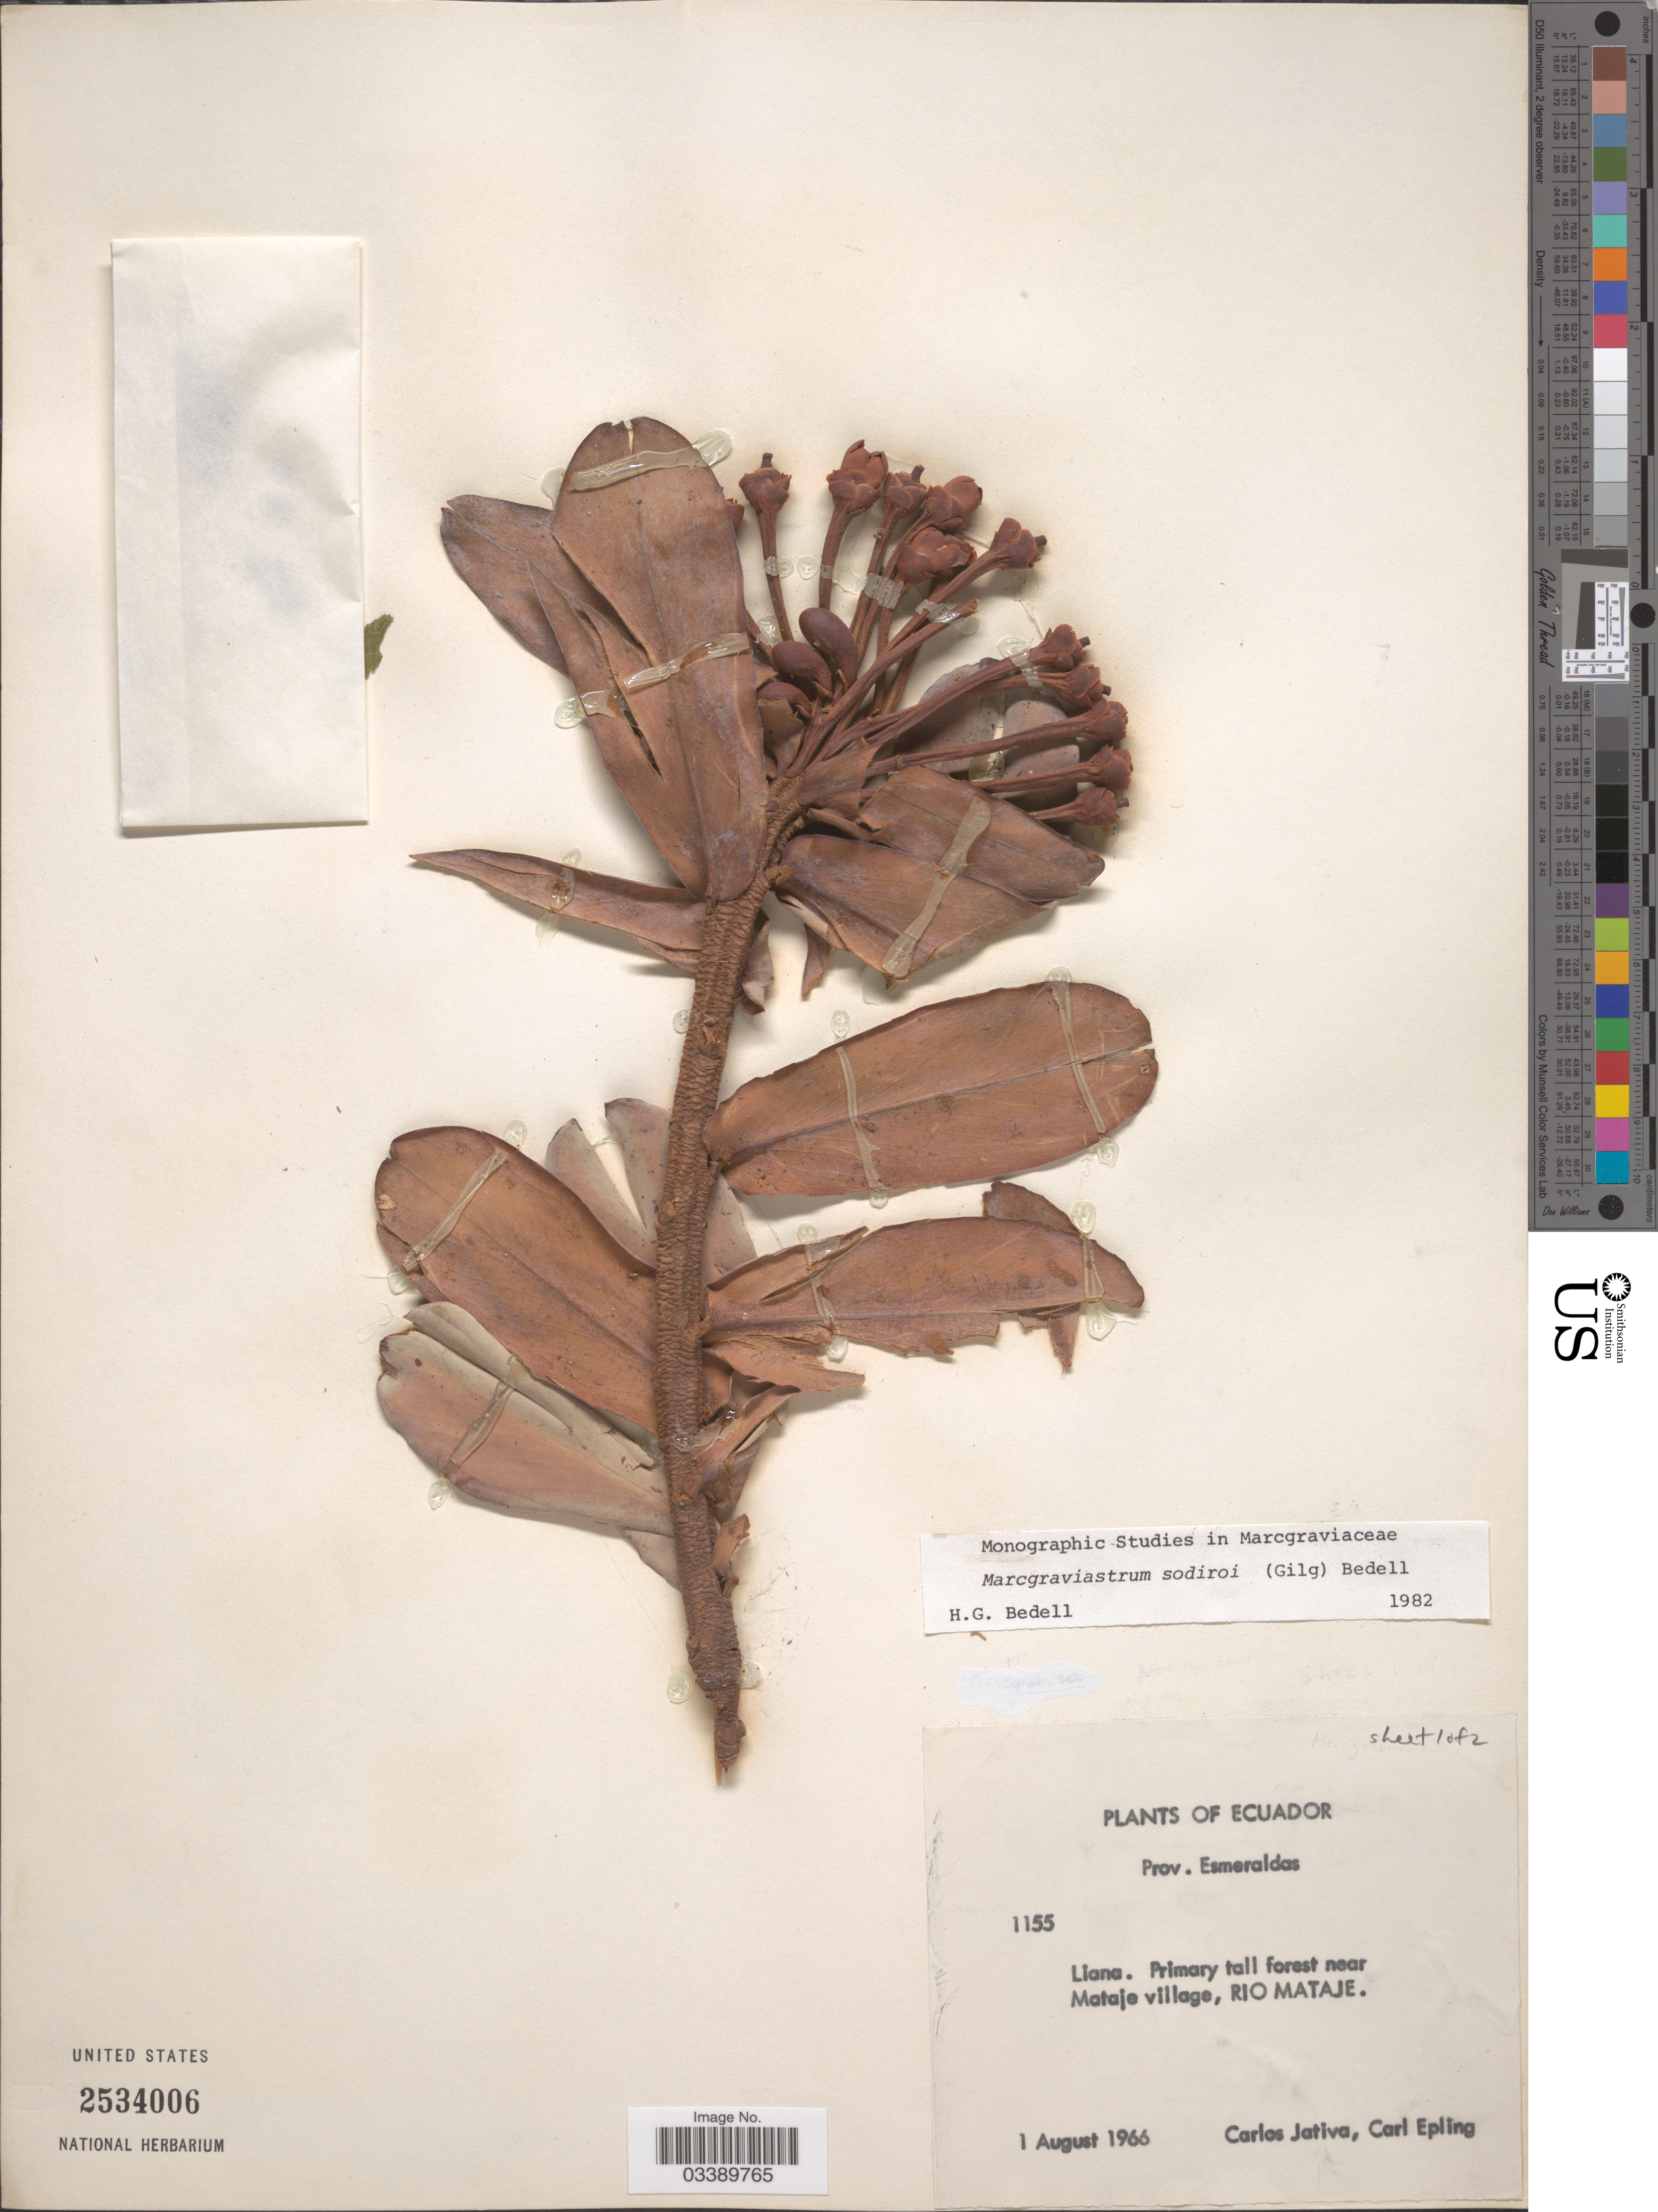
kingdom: Plantae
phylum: Tracheophyta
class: Magnoliopsida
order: Ericales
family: Marcgraviaceae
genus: Marcgraviastrum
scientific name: Marcgraviastrum sodiroi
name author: (Gilg) Bedell ex S. Dressler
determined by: Bedell, H. G.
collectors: C. D. Játiva & C. C. Epling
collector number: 1155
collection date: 1966-08-01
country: Ecuador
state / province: Esmeraldas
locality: Primary tall forest near Mataje village, Rio Mataje.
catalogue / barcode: US 2534006